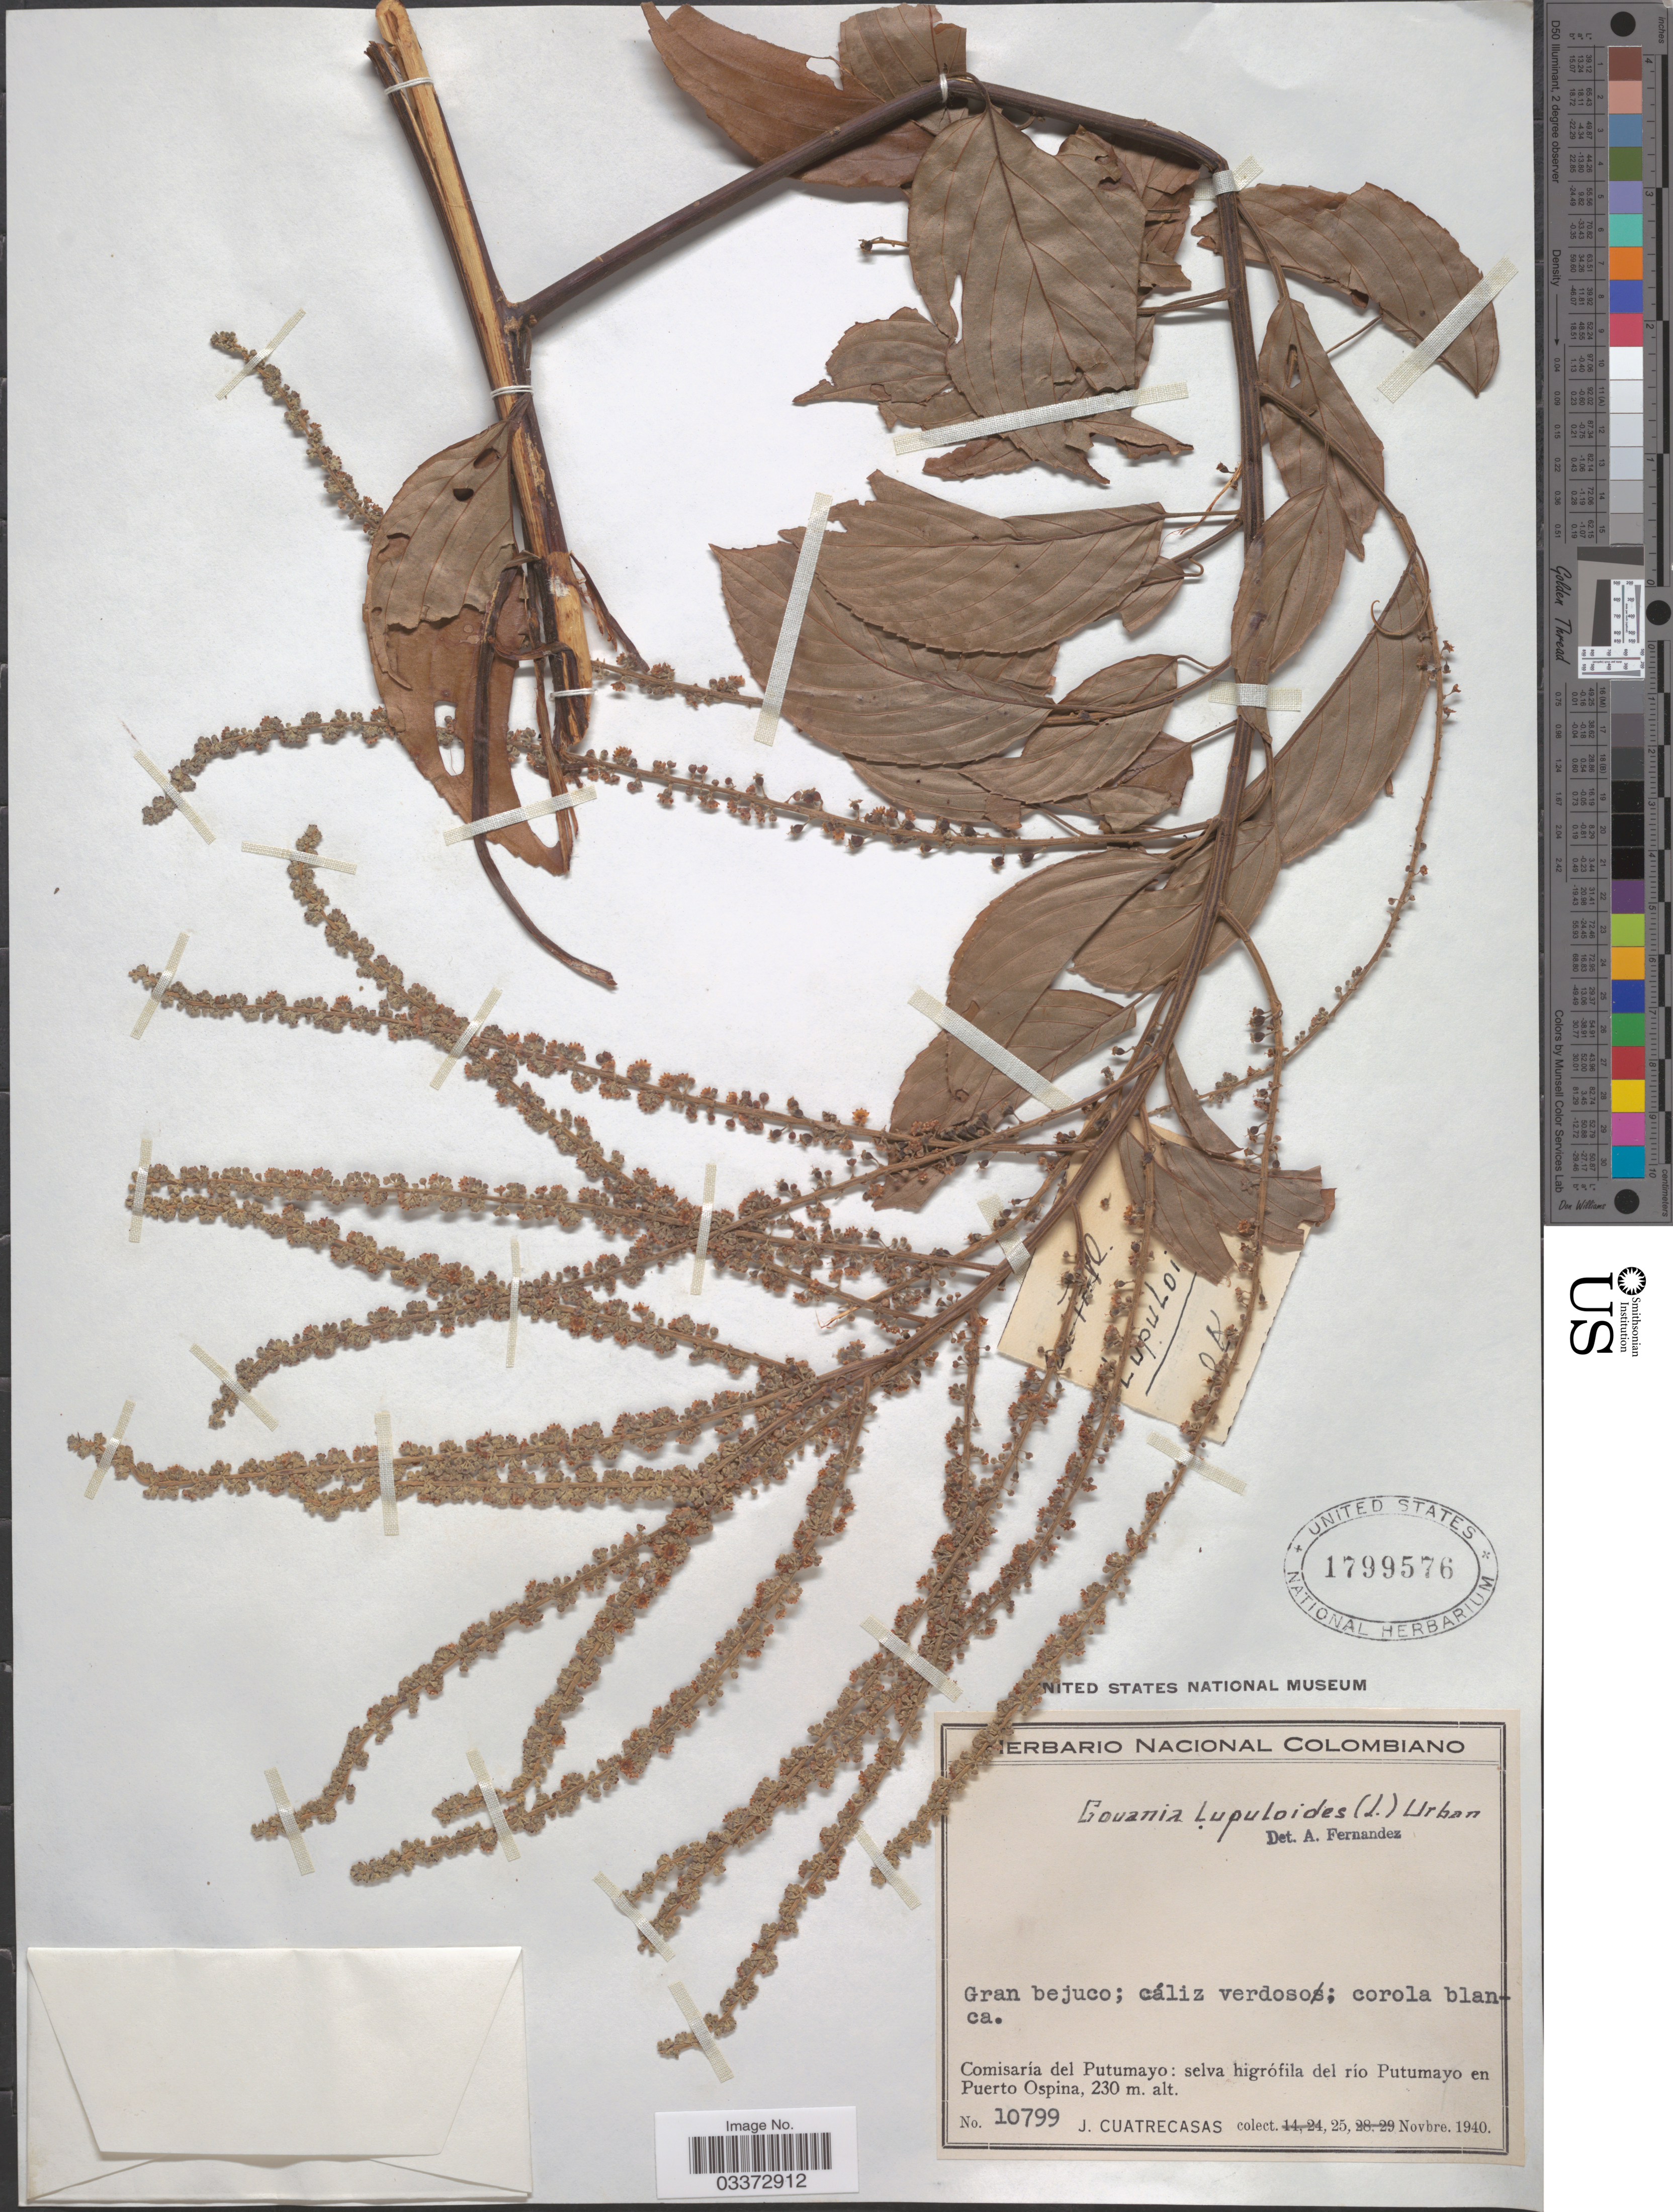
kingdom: Plantae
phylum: Tracheophyta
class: Magnoliopsida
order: Rosales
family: Rhamnaceae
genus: Gouania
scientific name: Gouania trichodonta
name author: Reissek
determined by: Figueira, Mauricio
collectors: J. Cuatrecasas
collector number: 10799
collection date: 1940-11-25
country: Colombia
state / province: Putumayo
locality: Comisaría del Putumayo: selva higrófila del río Putumayo en Puerto Ospina.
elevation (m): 230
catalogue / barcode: US 1799576